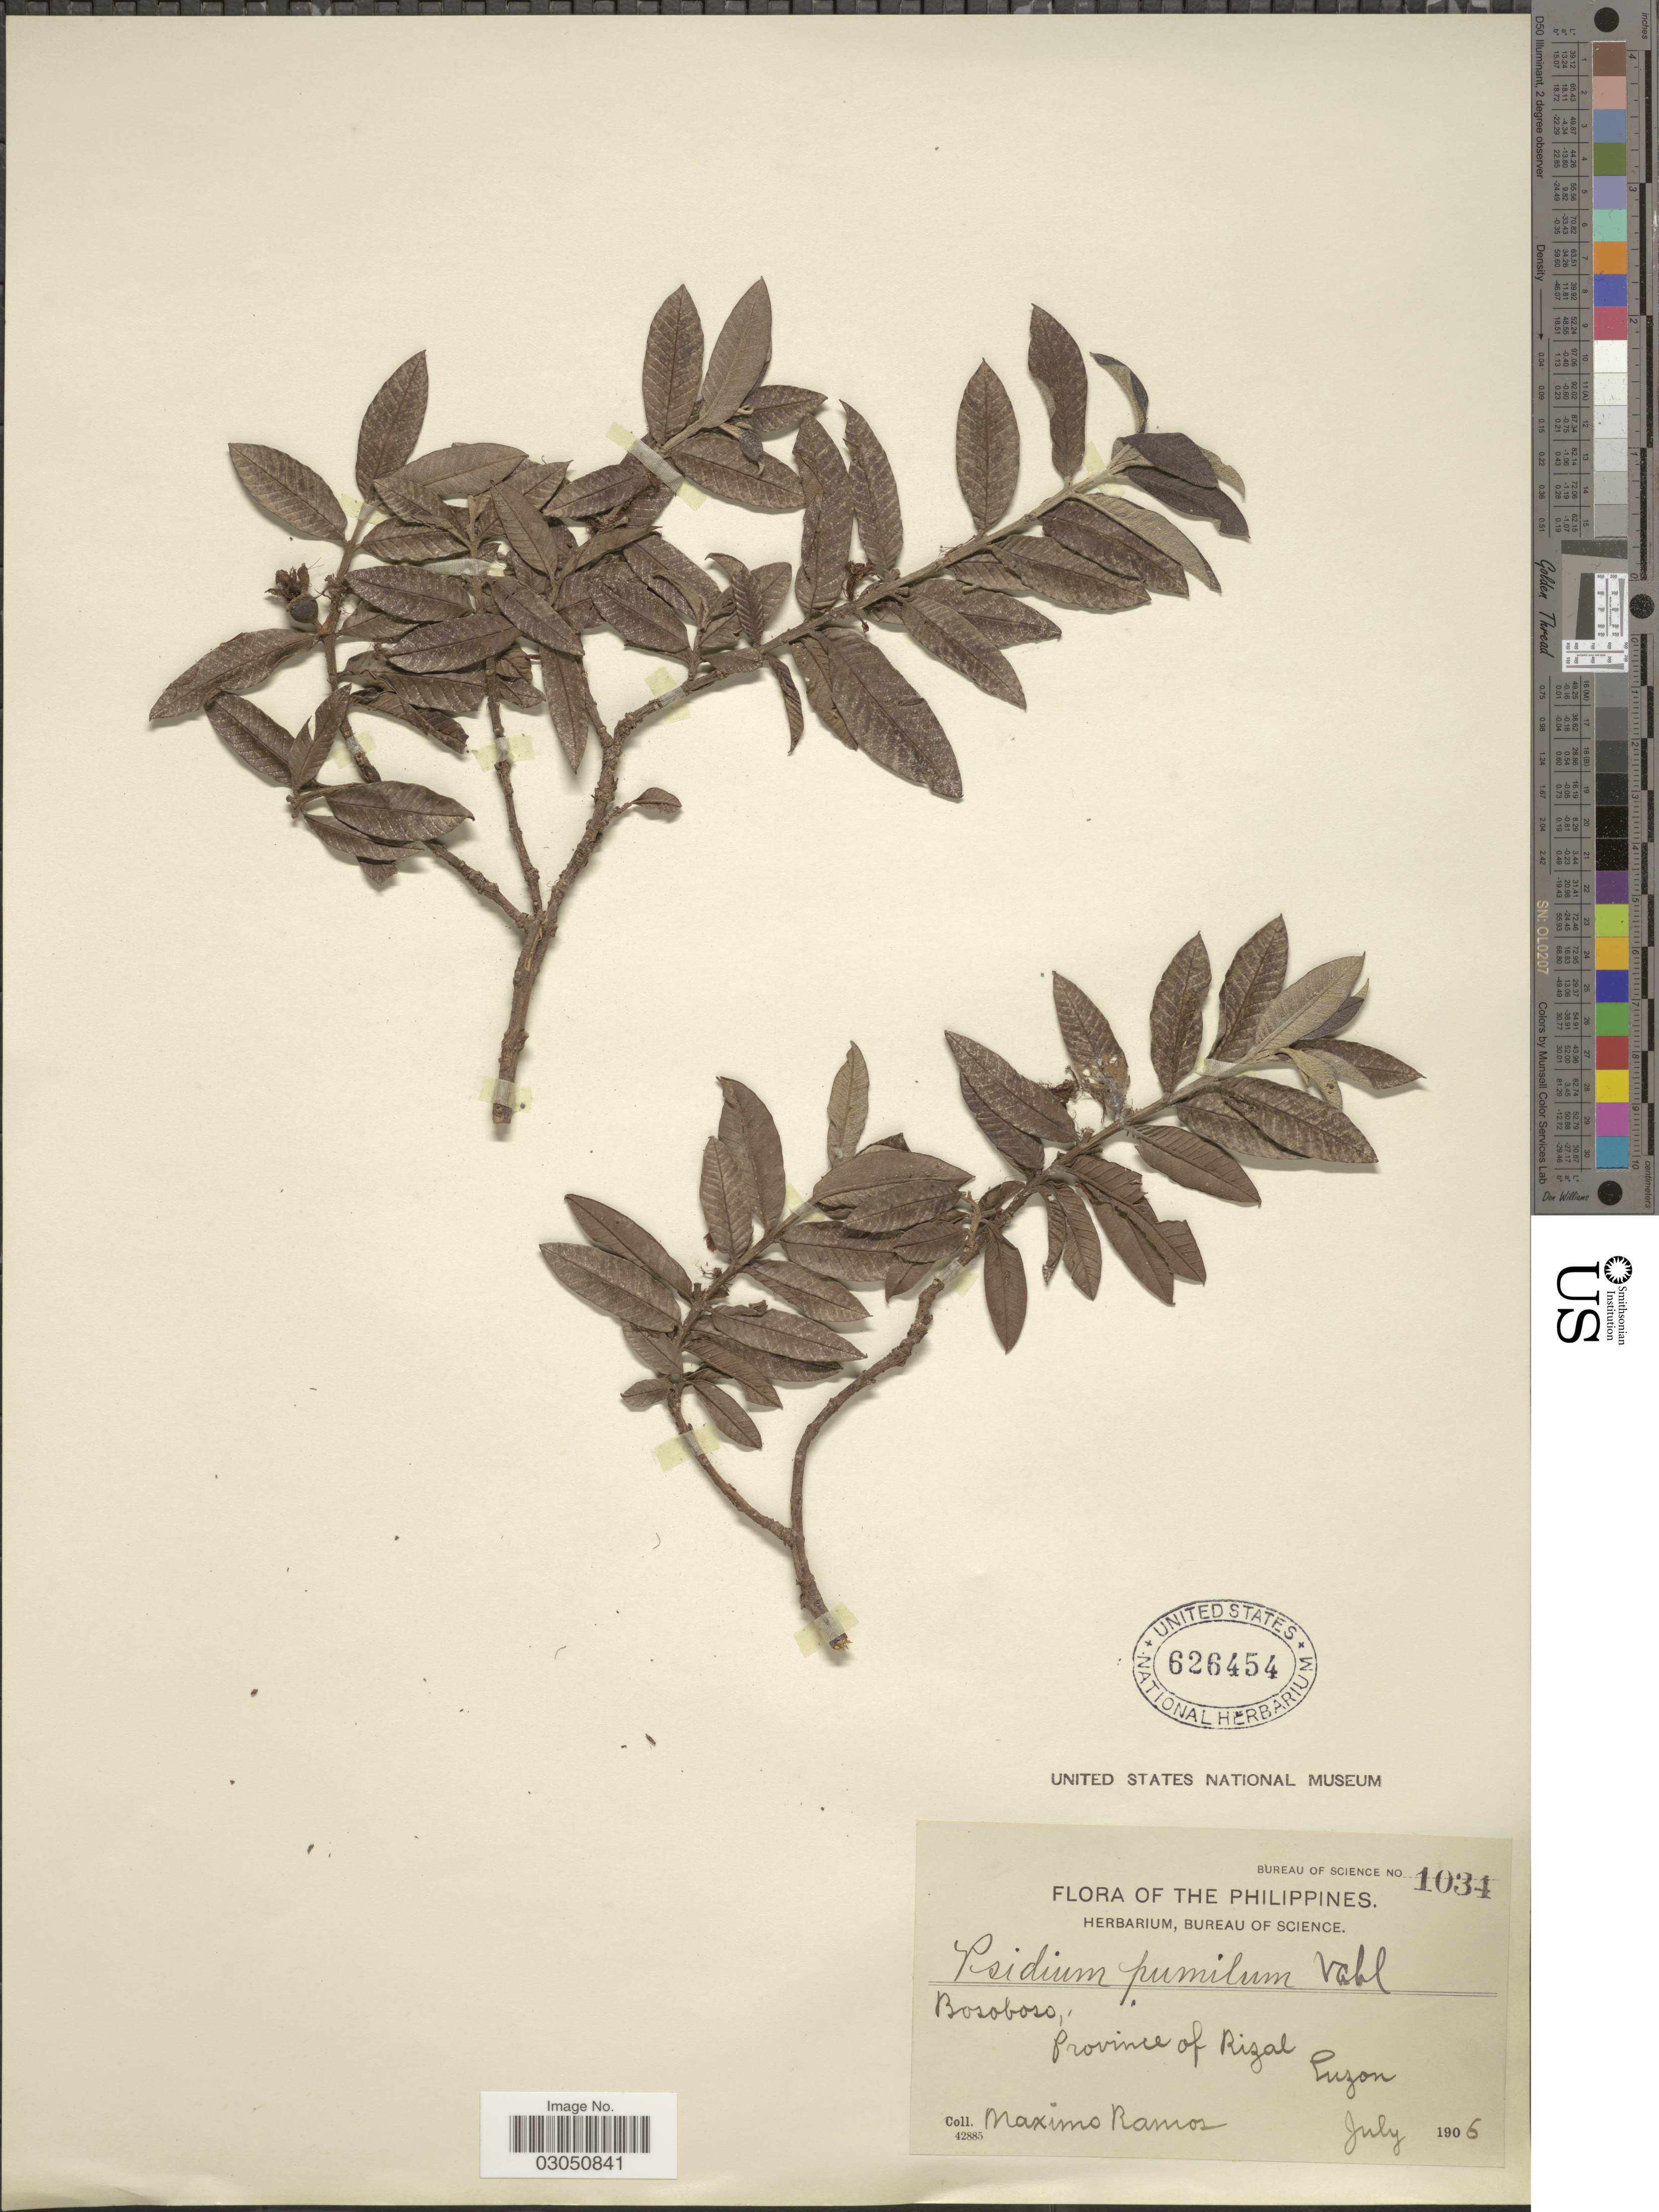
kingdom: Plantae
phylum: Tracheophyta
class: Magnoliopsida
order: Myrtales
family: Myrtaceae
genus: Psidium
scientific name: Psidium pumilum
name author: Vahl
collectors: M. Ramos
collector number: Bureau of Science 1034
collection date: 1906-07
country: Philippines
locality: Bosoboso, Province of Rizal, Luzon.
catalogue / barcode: US 626454